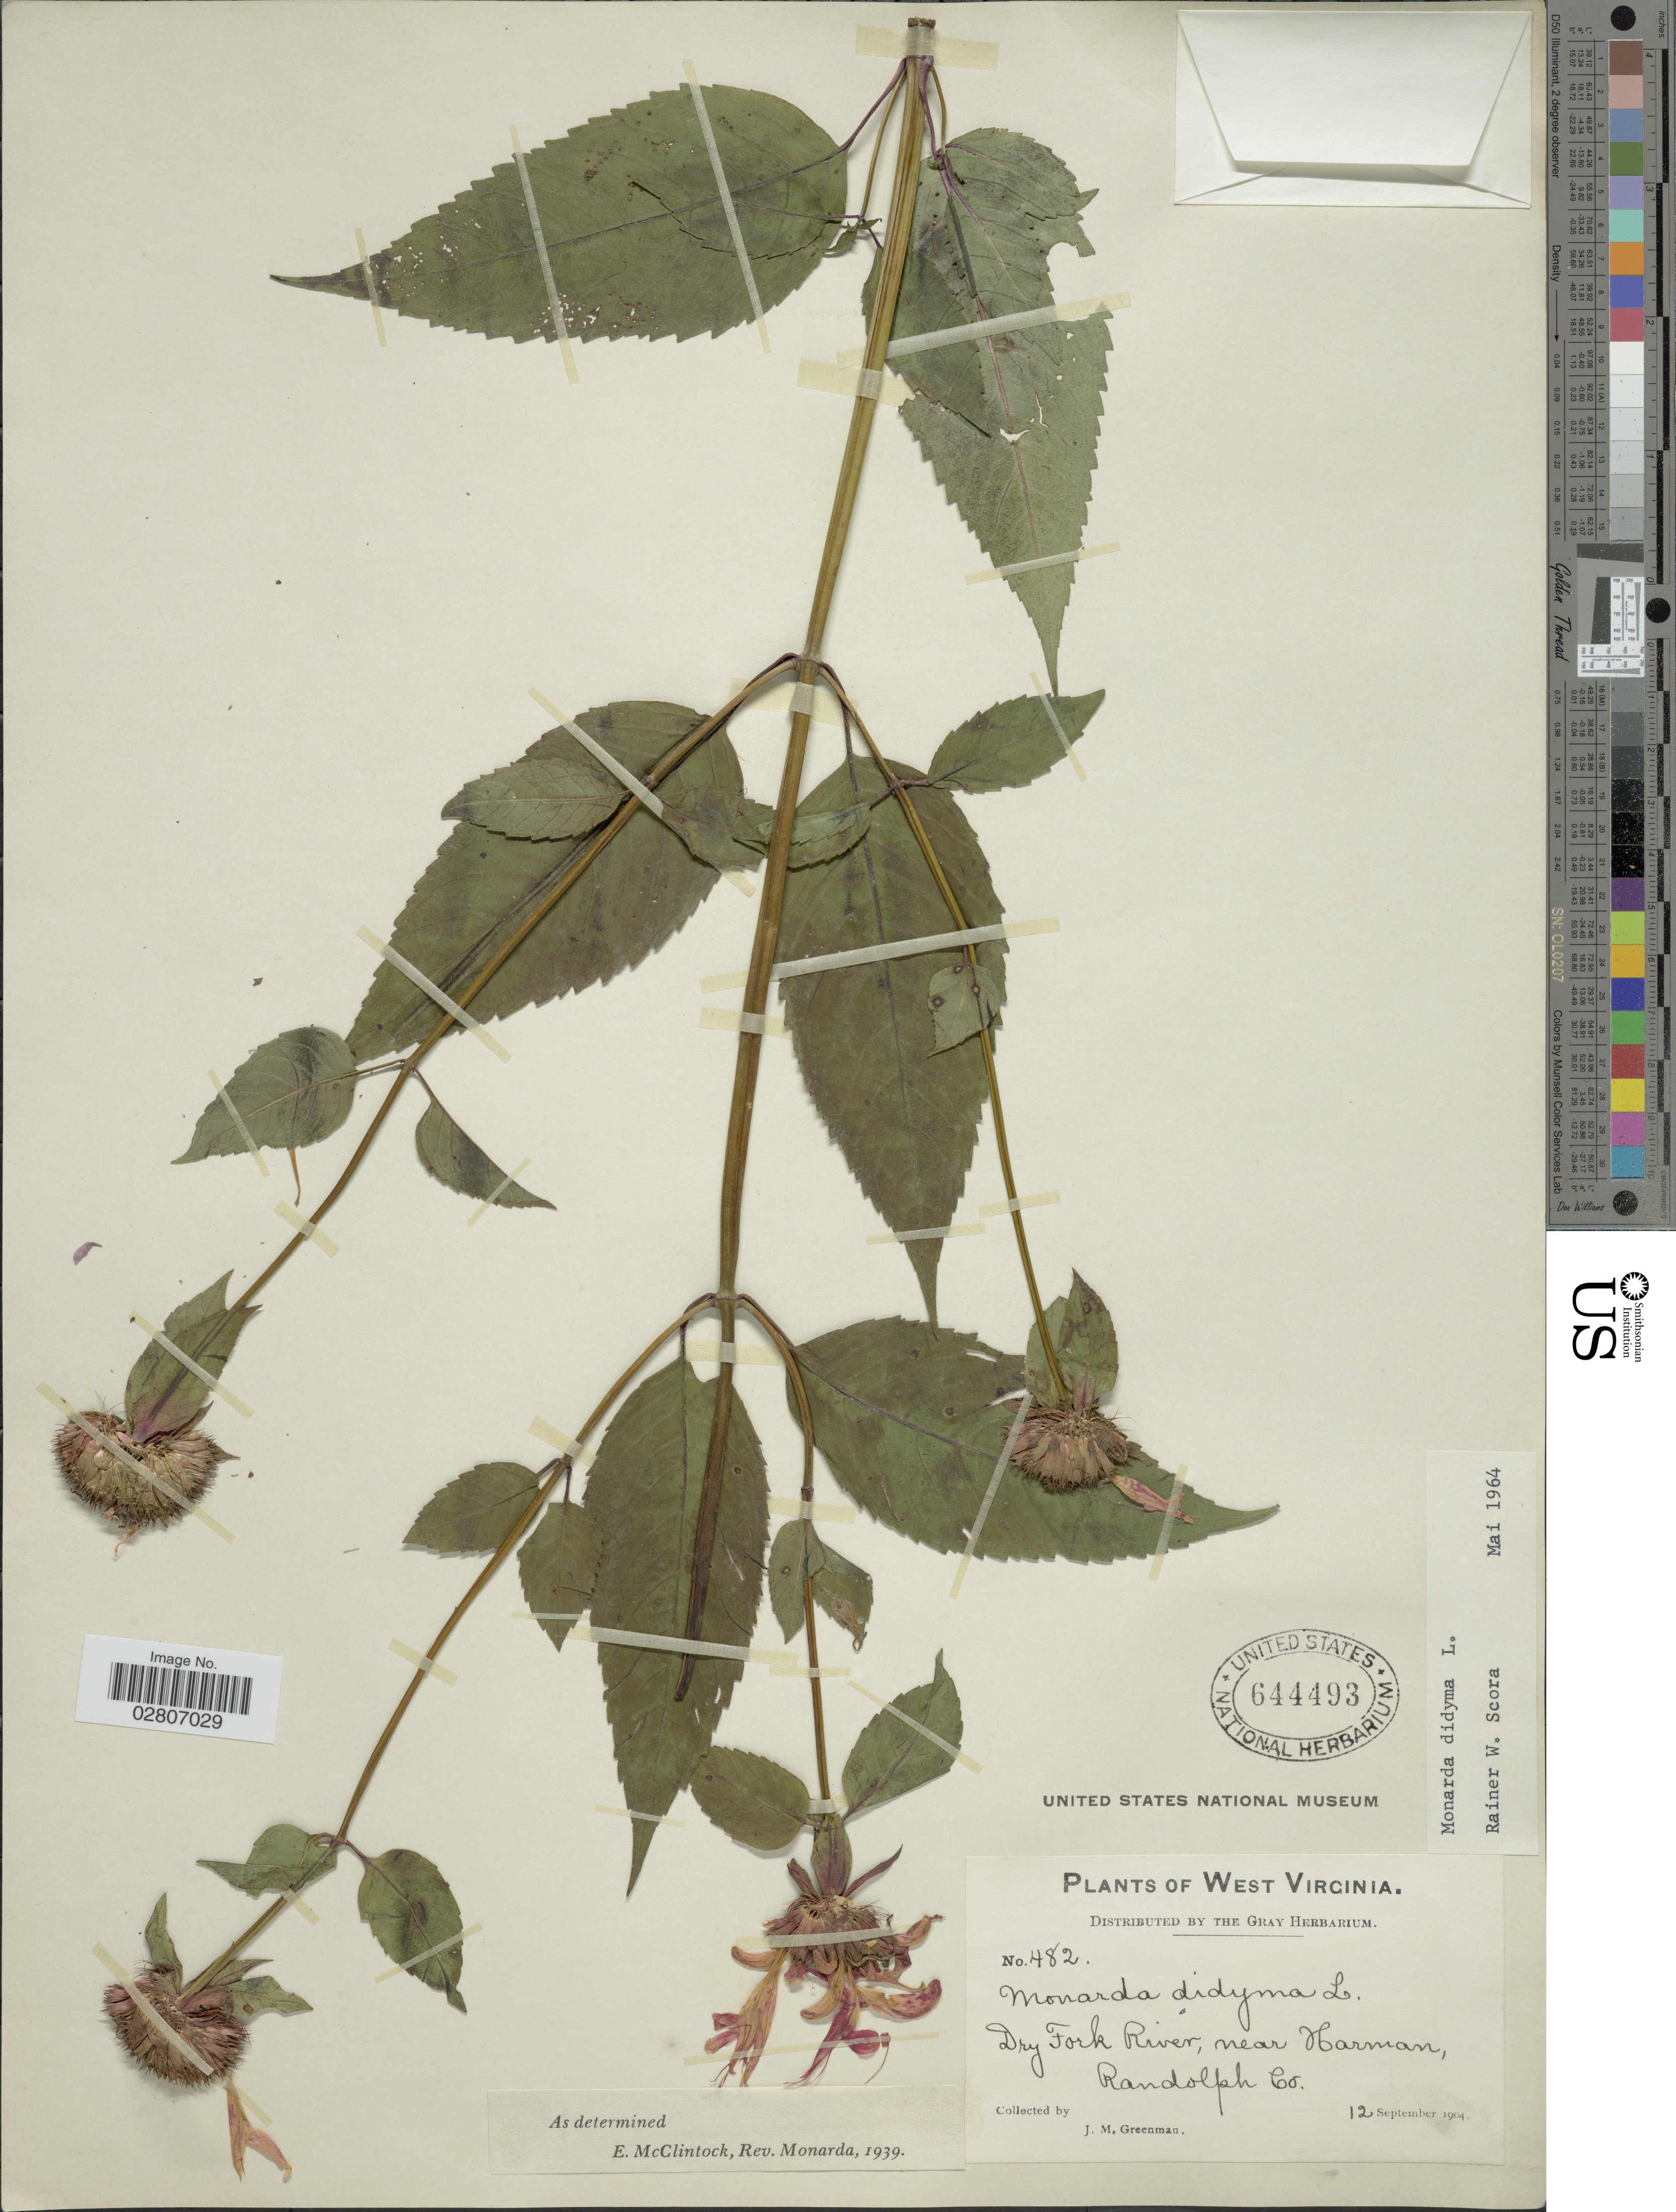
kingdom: Plantae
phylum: Tracheophyta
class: Magnoliopsida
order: Lamiales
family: Lamiaceae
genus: Monarda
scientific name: Monarda didyma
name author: L.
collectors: J. M. Greenman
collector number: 482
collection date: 1904-09-12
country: United States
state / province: West Virginia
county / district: Randolph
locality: Dry Fork River, near Harman, Randolph Co.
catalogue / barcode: US 644493